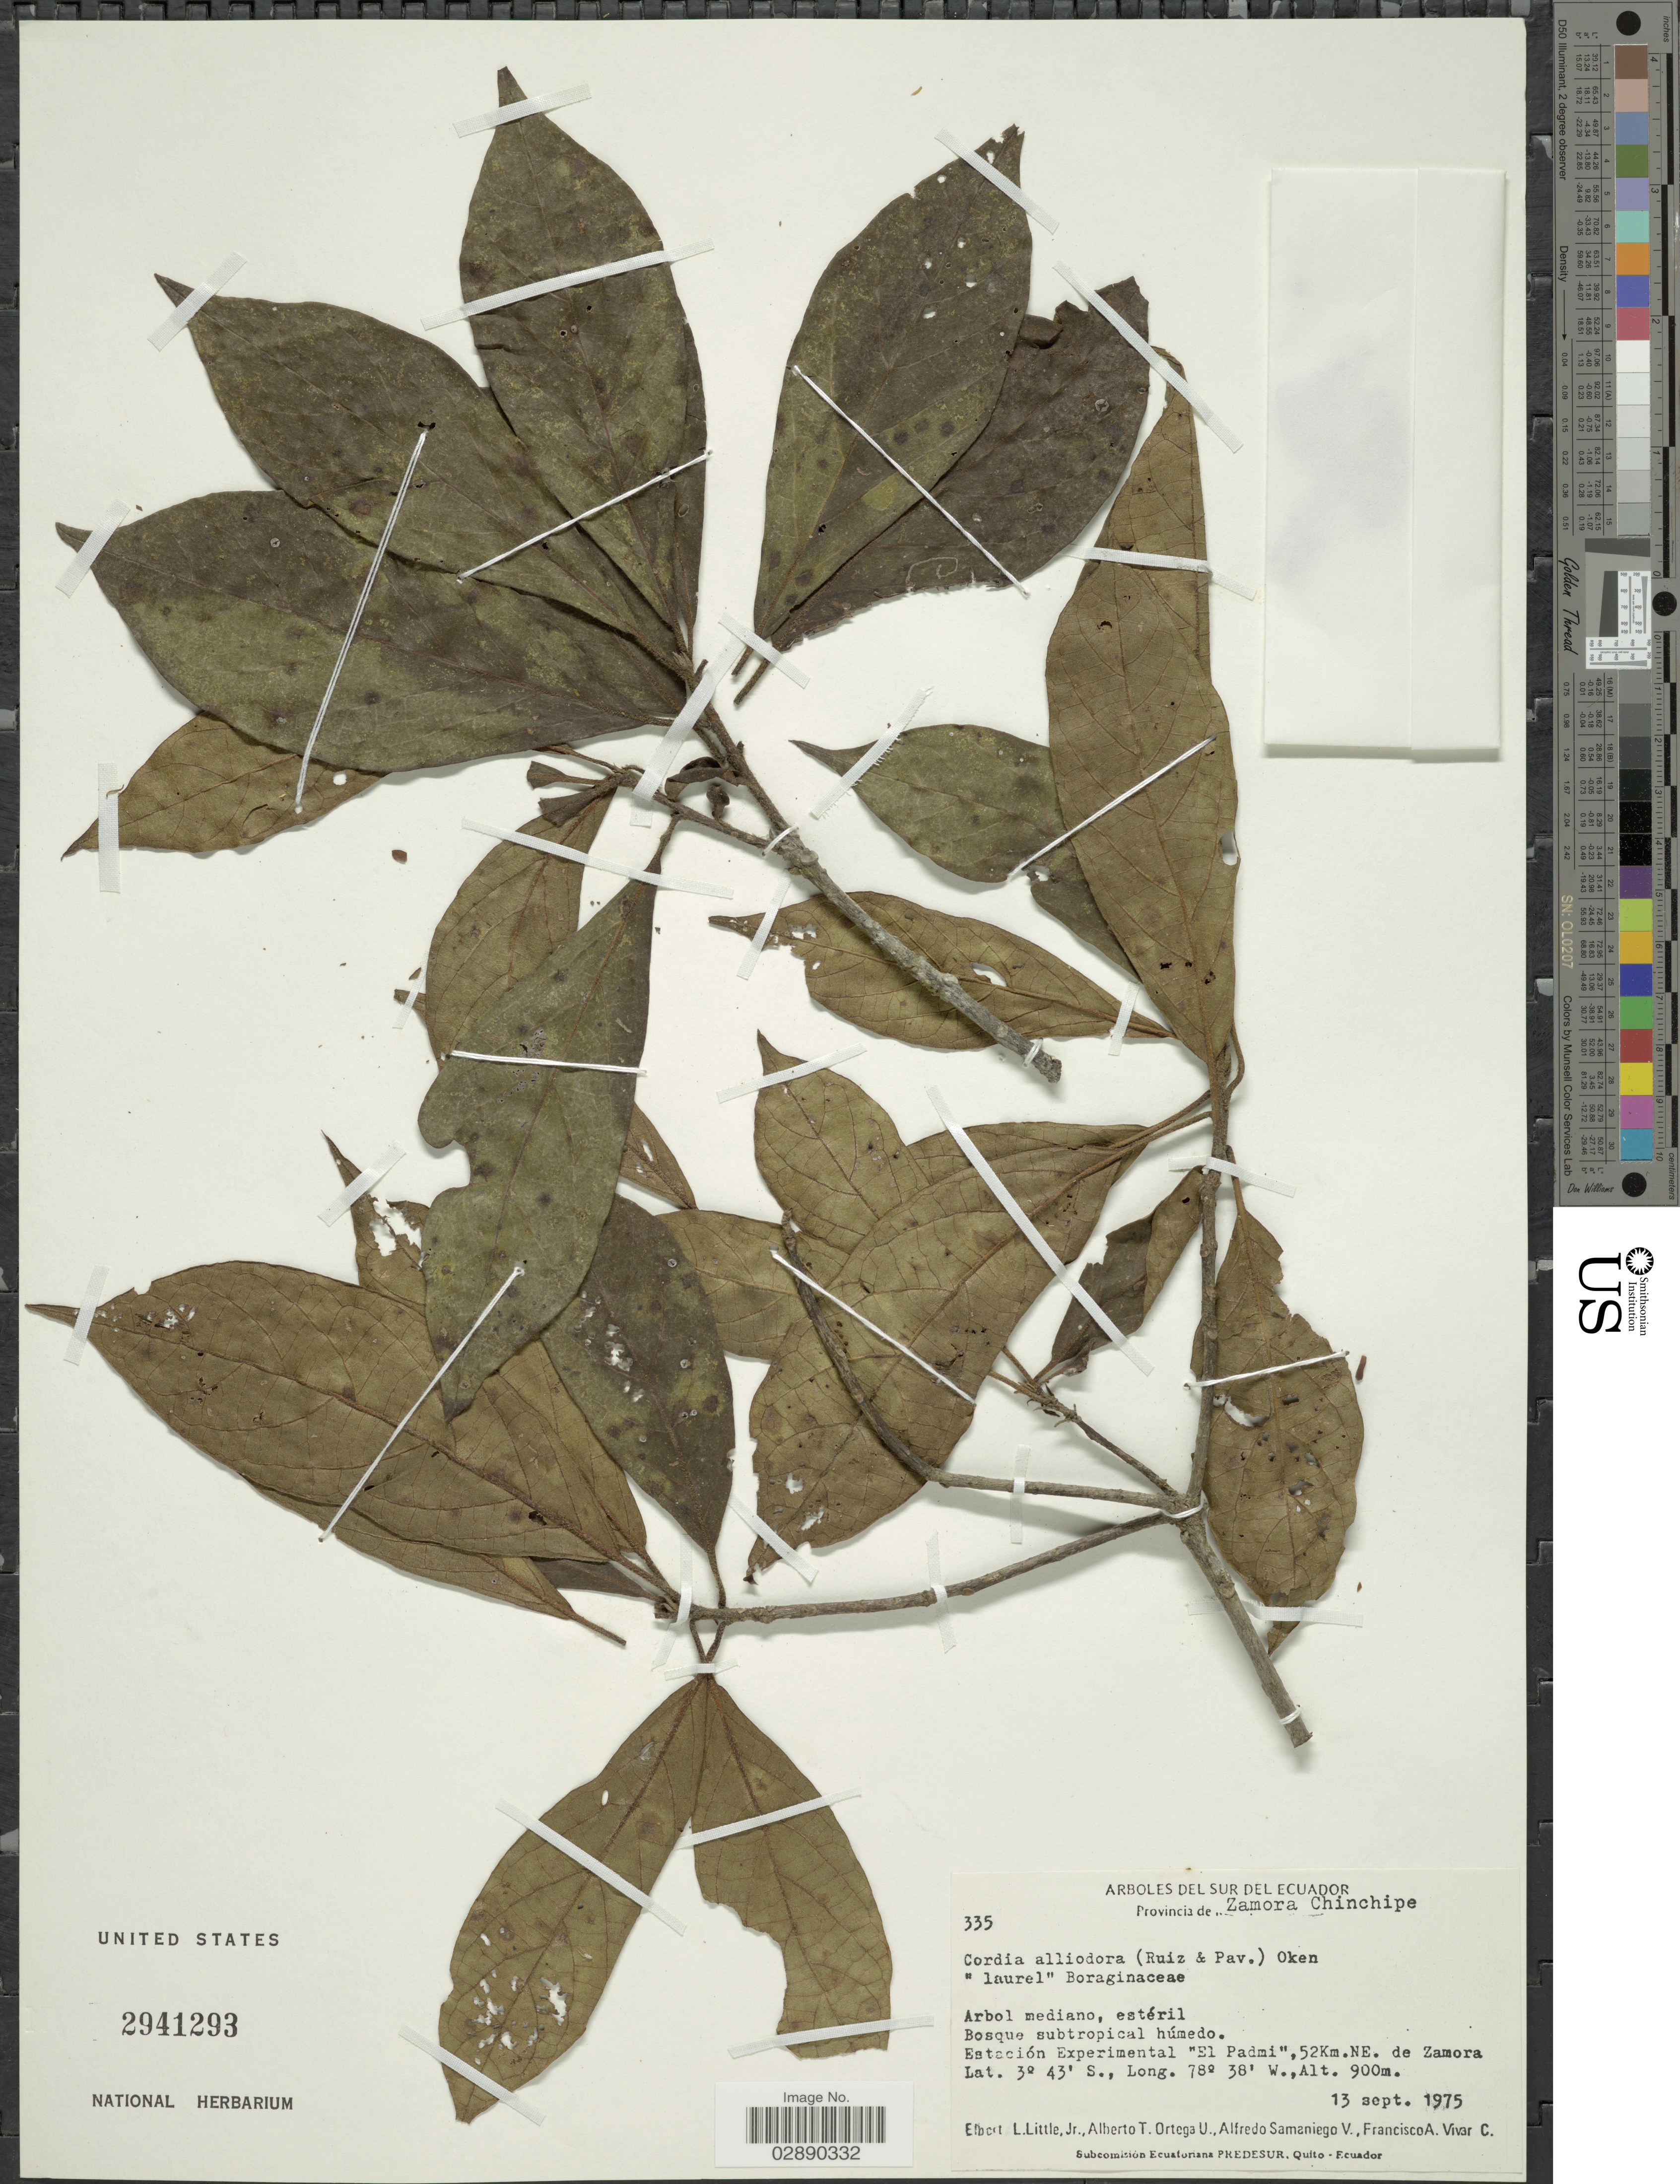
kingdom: Plantae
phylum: Tracheophyta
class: Magnoliopsida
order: Boraginales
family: Cordiaceae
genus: Cordia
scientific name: Cordia alliodora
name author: (Ruiz & Pav.) Oken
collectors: E. L. Little, A. T. Ortega U., A. V. Samaniego & F. A. Vivar C.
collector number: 335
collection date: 1975-09-13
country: Ecuador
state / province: Zamora-Chinchipe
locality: Estación Experimental "El Padmi", 52Km. NE. de Zamora.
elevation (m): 900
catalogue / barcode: US 2941293